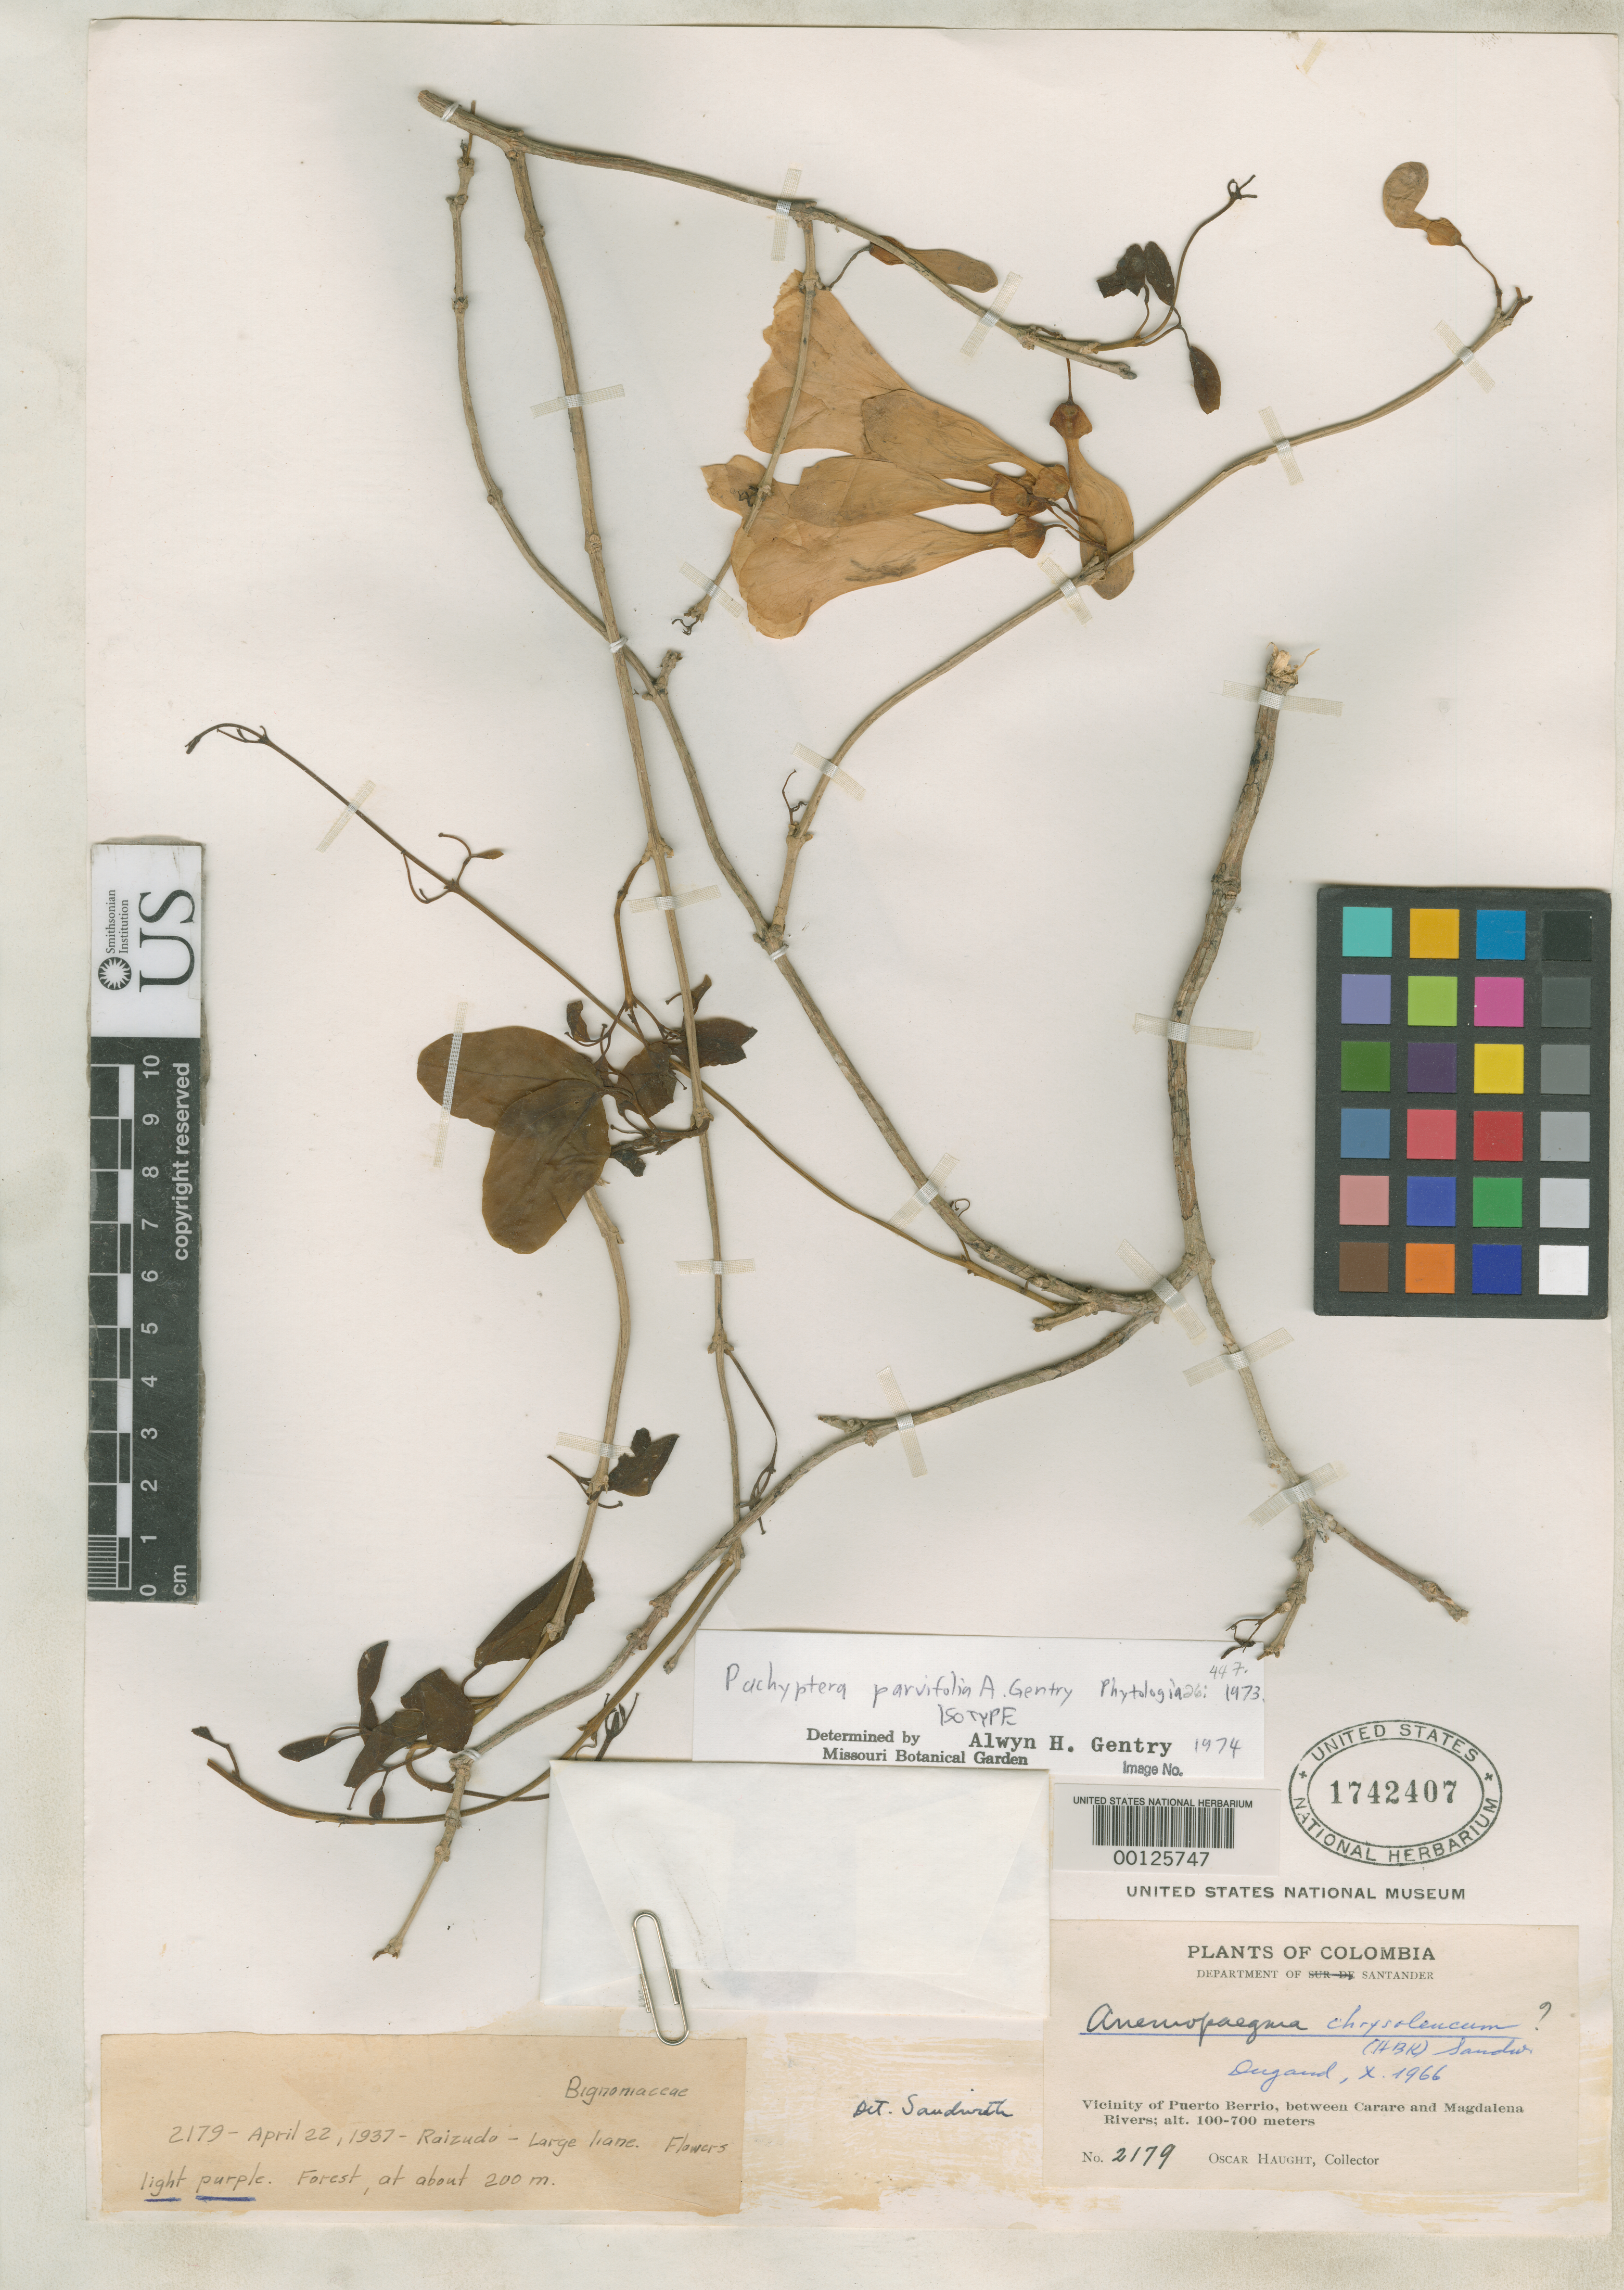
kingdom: Plantae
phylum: Tracheophyta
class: Magnoliopsida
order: Lamiales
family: Bignoniaceae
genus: Pachyptera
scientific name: Pachyptera parvifolia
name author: A.H. Gentry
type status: Isotype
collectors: O. L. Haught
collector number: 2179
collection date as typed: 22 Apr 1937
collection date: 1937-04-22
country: Colombia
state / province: Santander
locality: Puerto Berrio, between Carare and Magdalena Rivers.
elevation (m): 100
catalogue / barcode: US 1742407